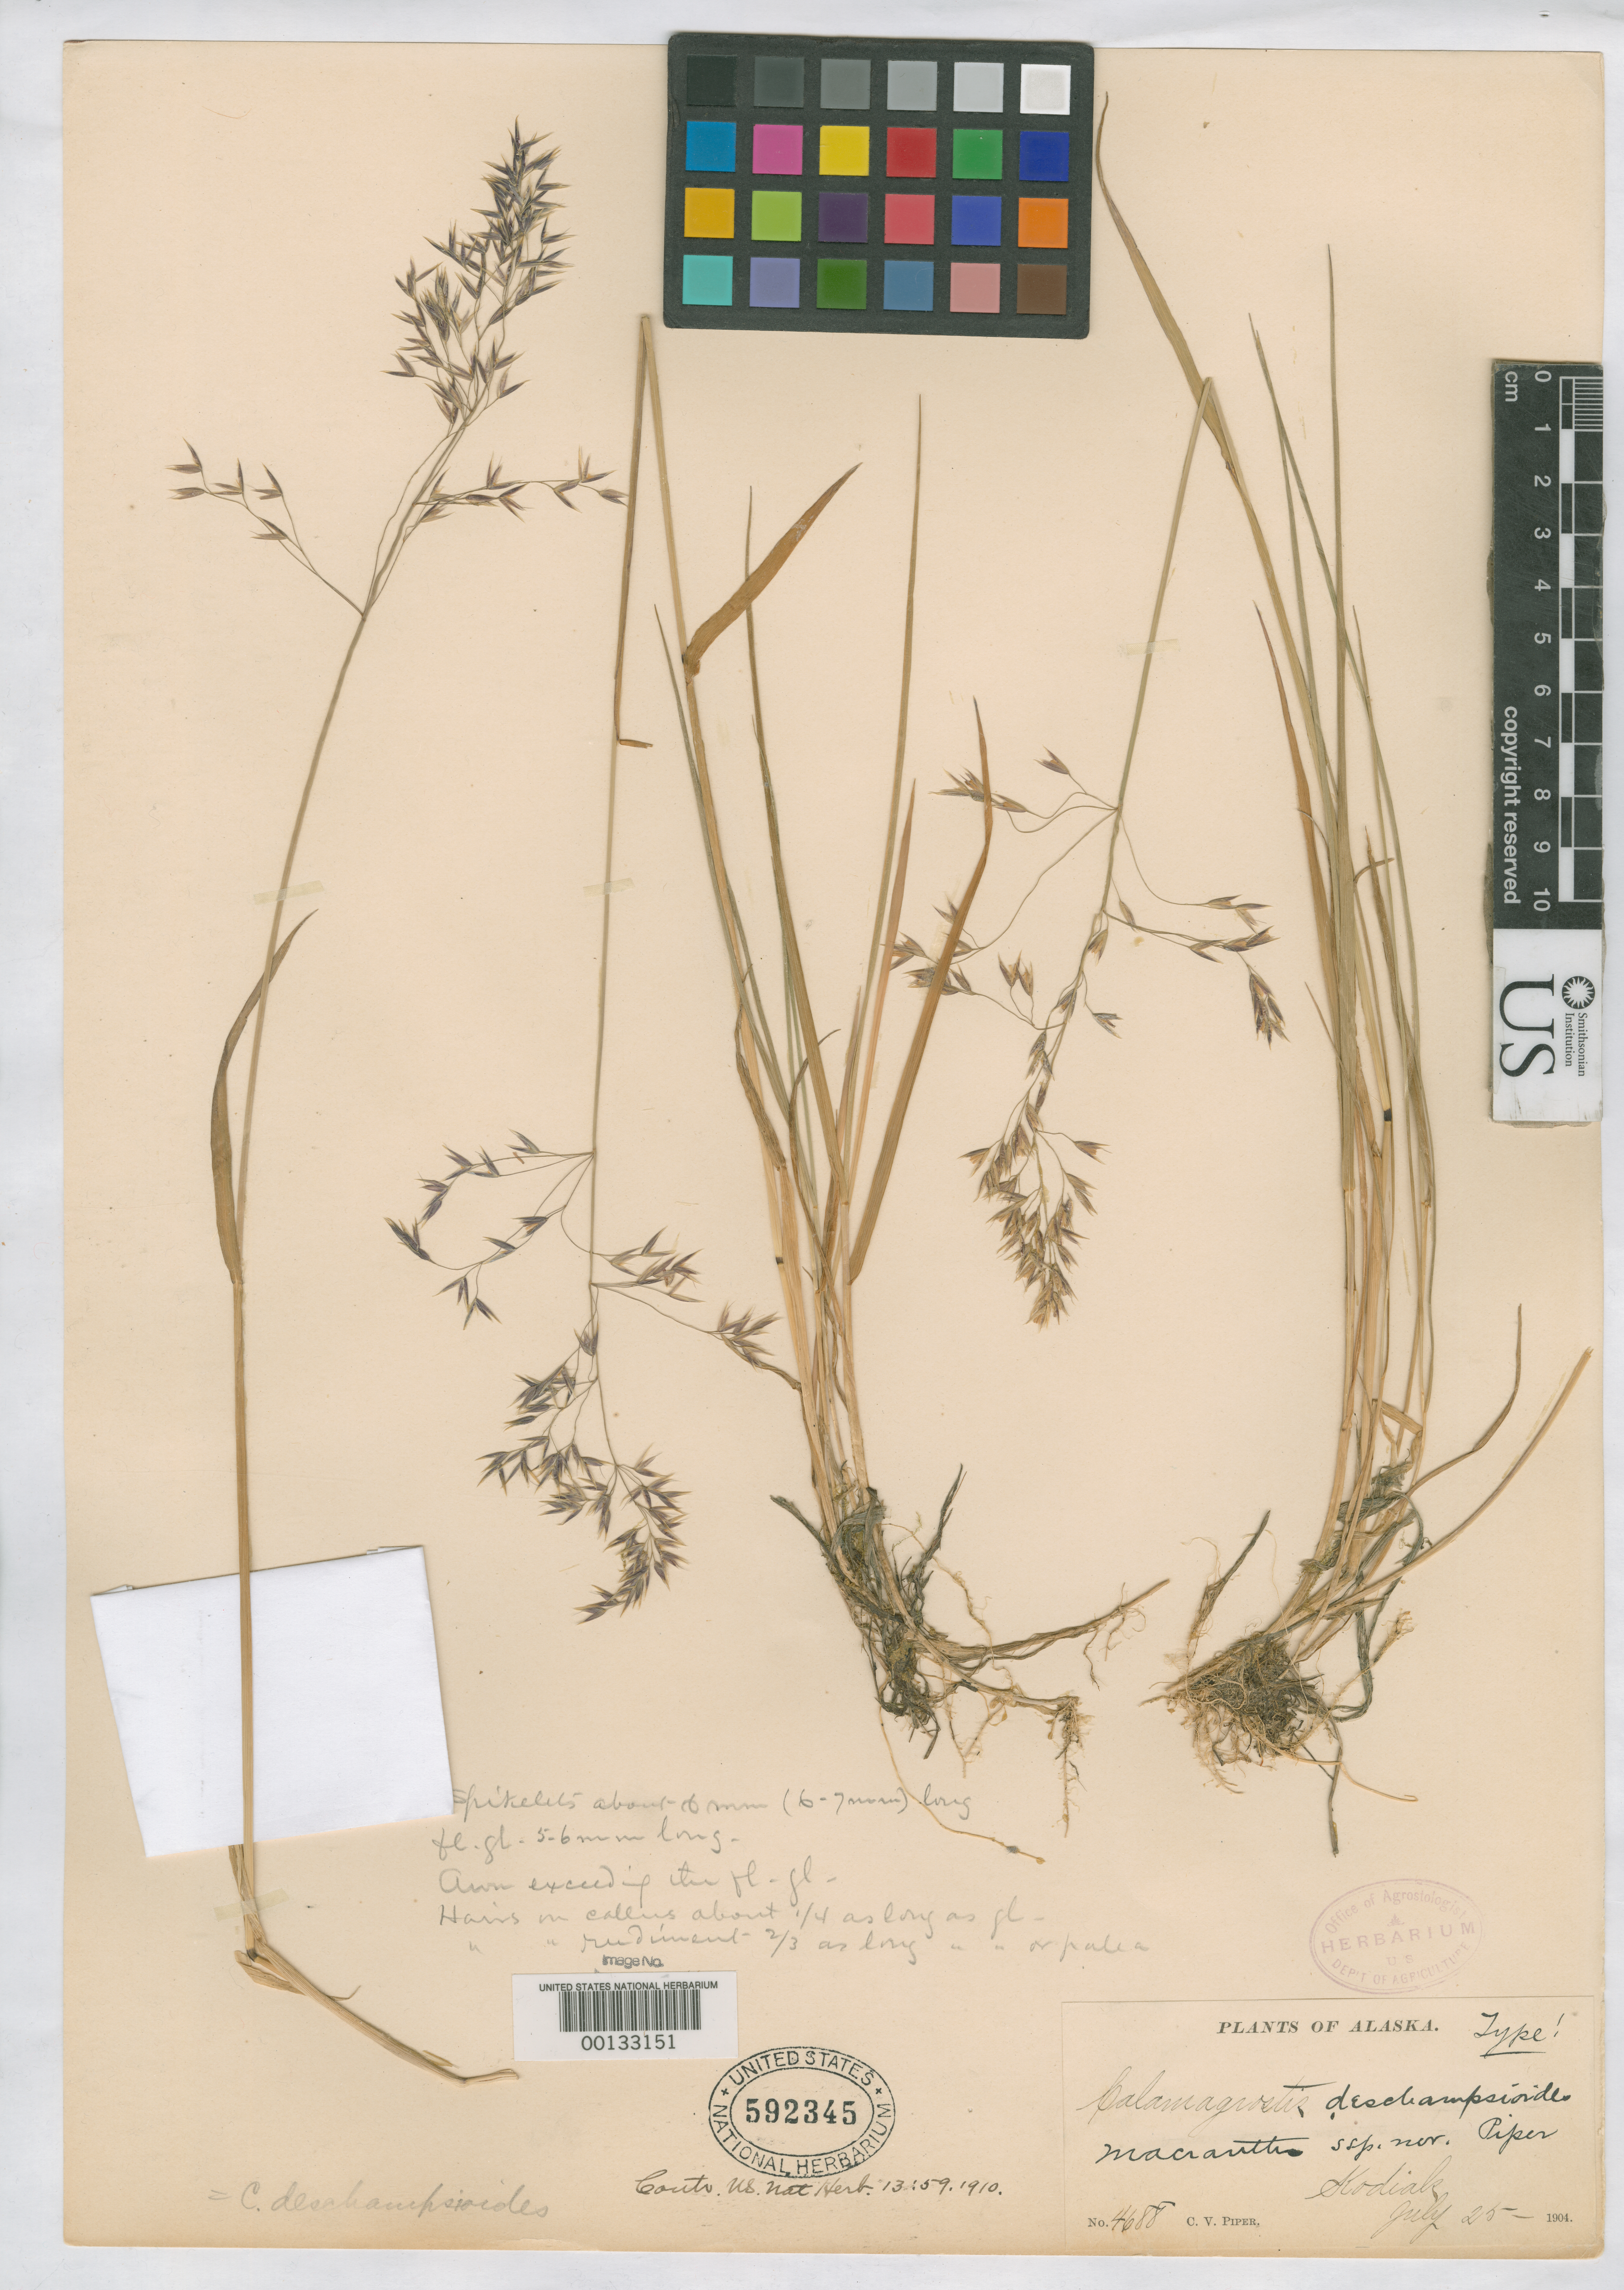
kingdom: Plantae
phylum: Tracheophyta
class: Liliopsida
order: Poales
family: Poaceae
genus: Calamagrostis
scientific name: Calamagrostis deschampsioides subsp. macrantha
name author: Piper ex Scribn. & Merr.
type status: Holotype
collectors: C. V. Piper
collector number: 4688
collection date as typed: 25 Jul 1904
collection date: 1904-07-25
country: United States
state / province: Alaska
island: Kodiak Island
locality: Kodiak Borough.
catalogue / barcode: US 592345